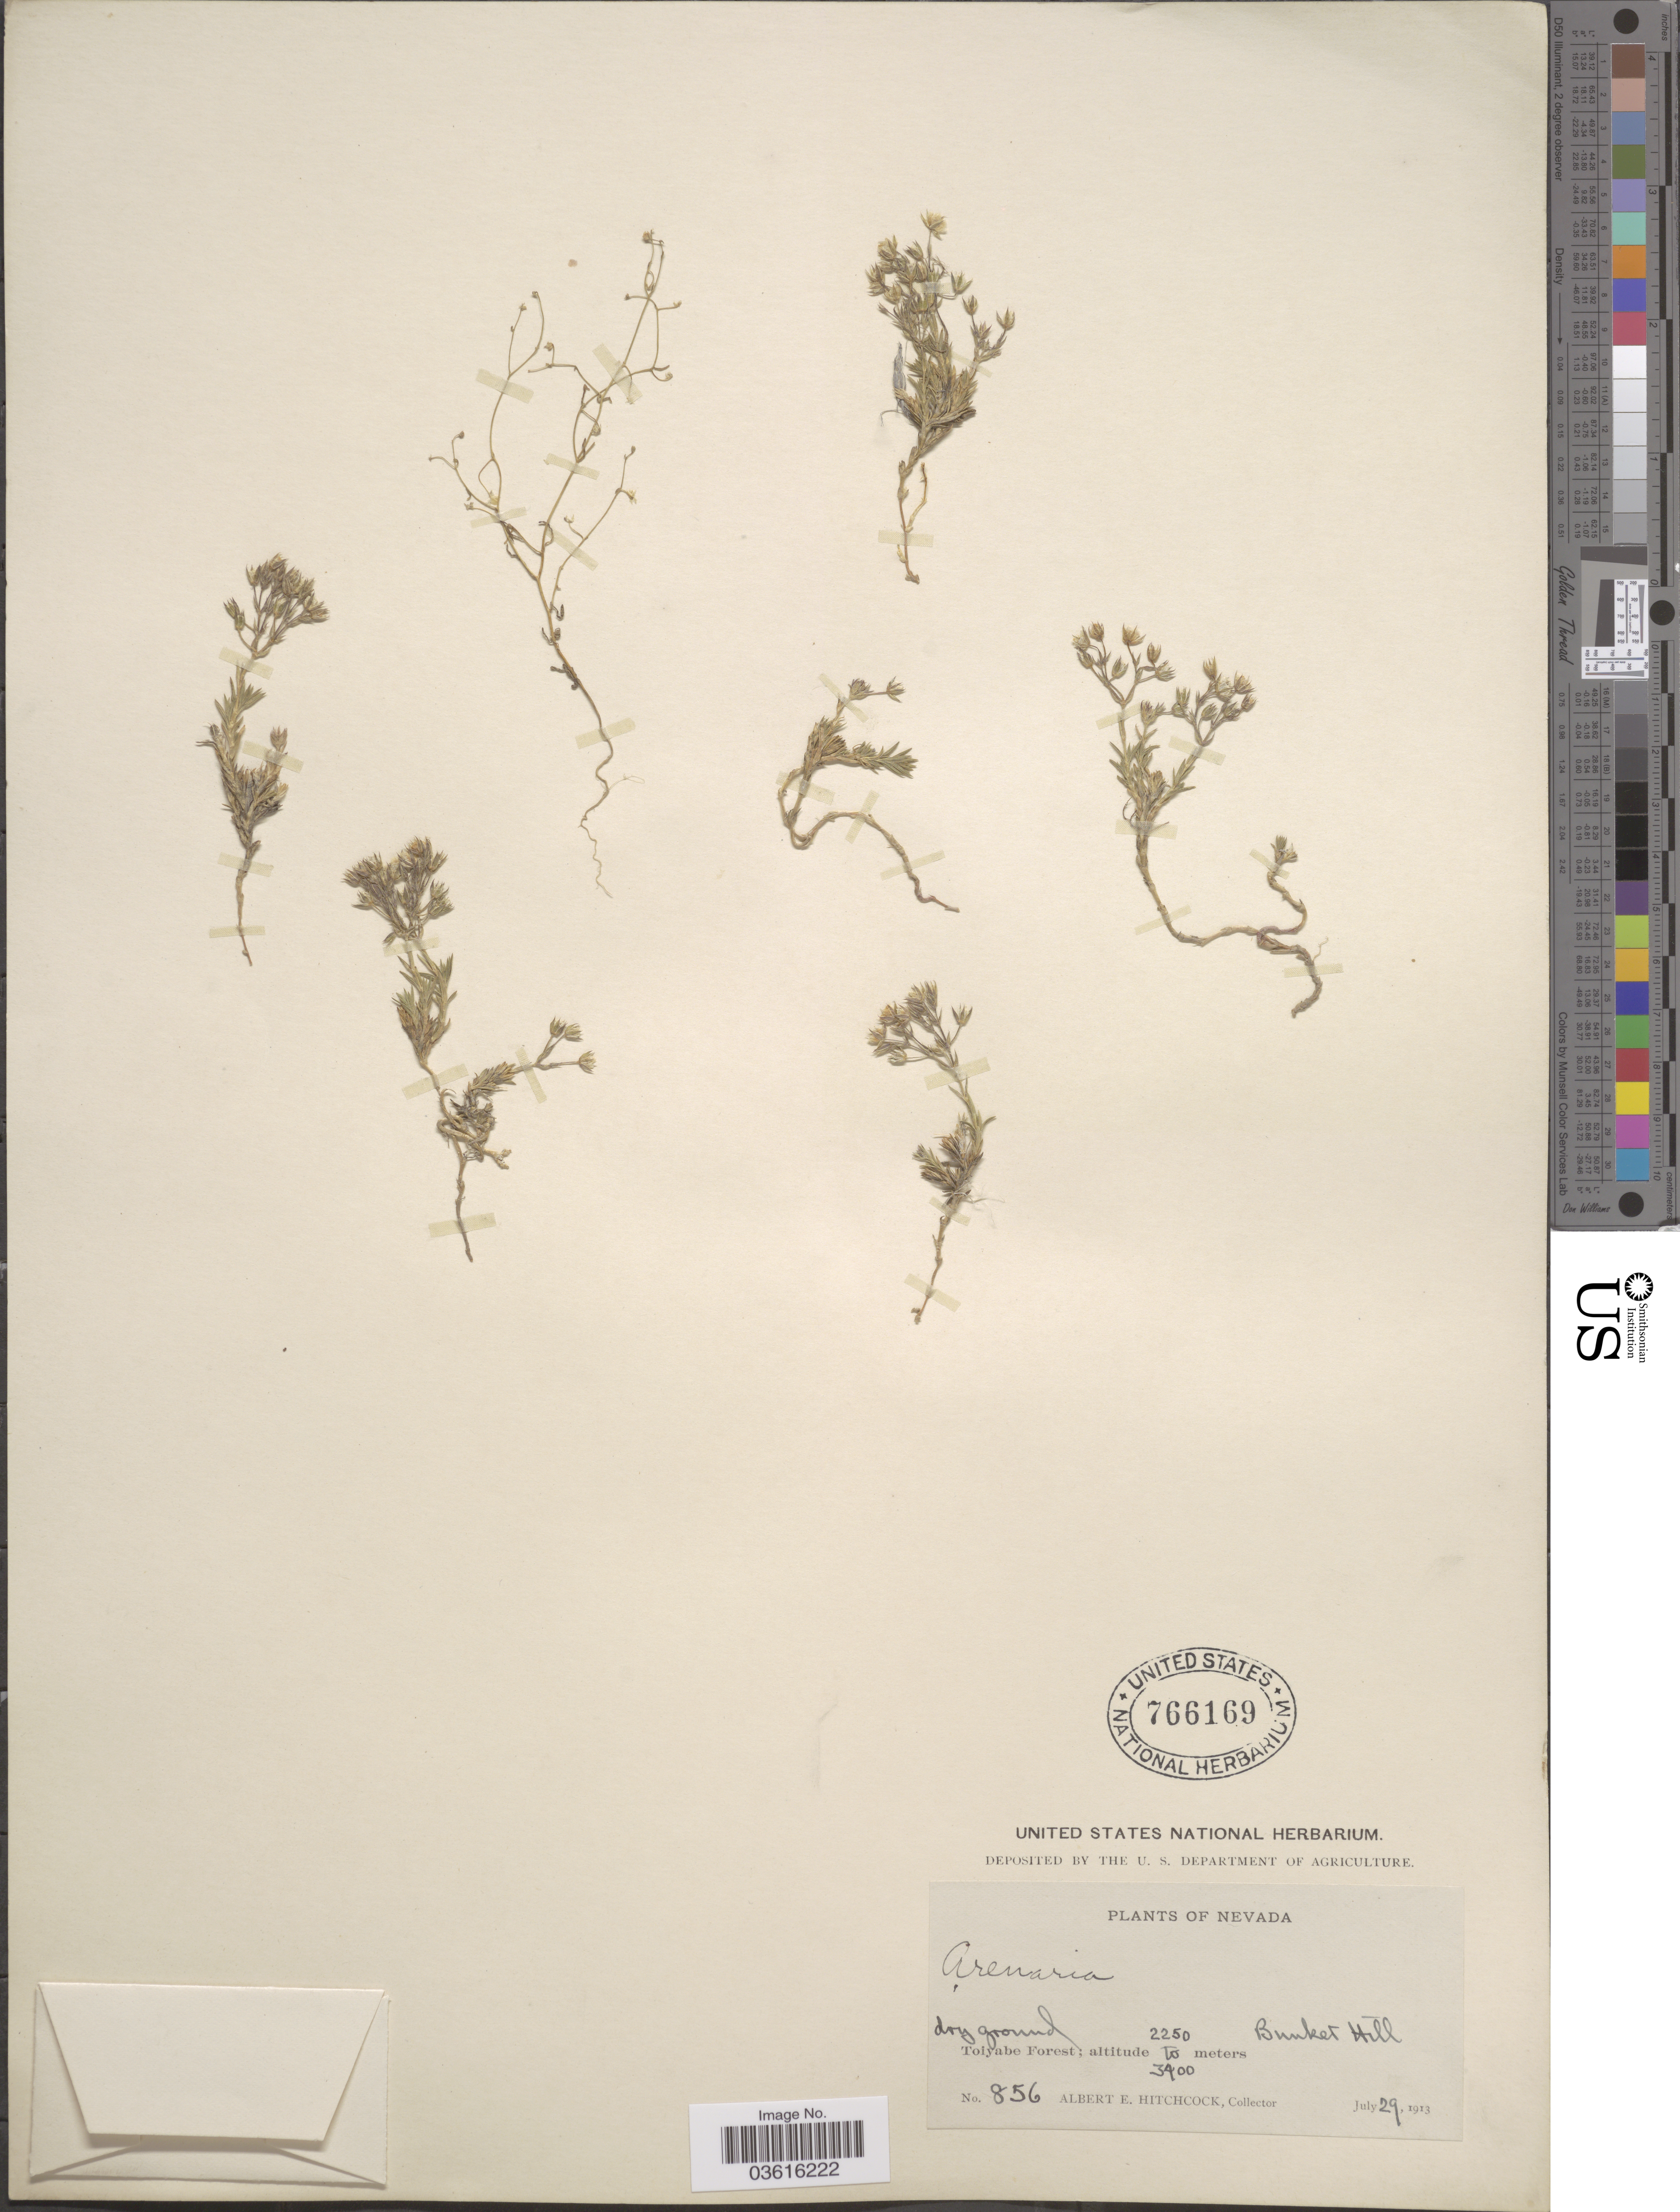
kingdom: Plantae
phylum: Tracheophyta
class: Magnoliopsida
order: Caryophyllales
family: Caryophyllaceae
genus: Minuartia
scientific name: Minuartia nuttallii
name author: (Pax) Briq.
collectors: A. Hitchcock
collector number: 856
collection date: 1913-07-29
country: United States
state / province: Nevada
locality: Bunket Hill. Toiyabe Forest.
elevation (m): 2250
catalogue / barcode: US 766169